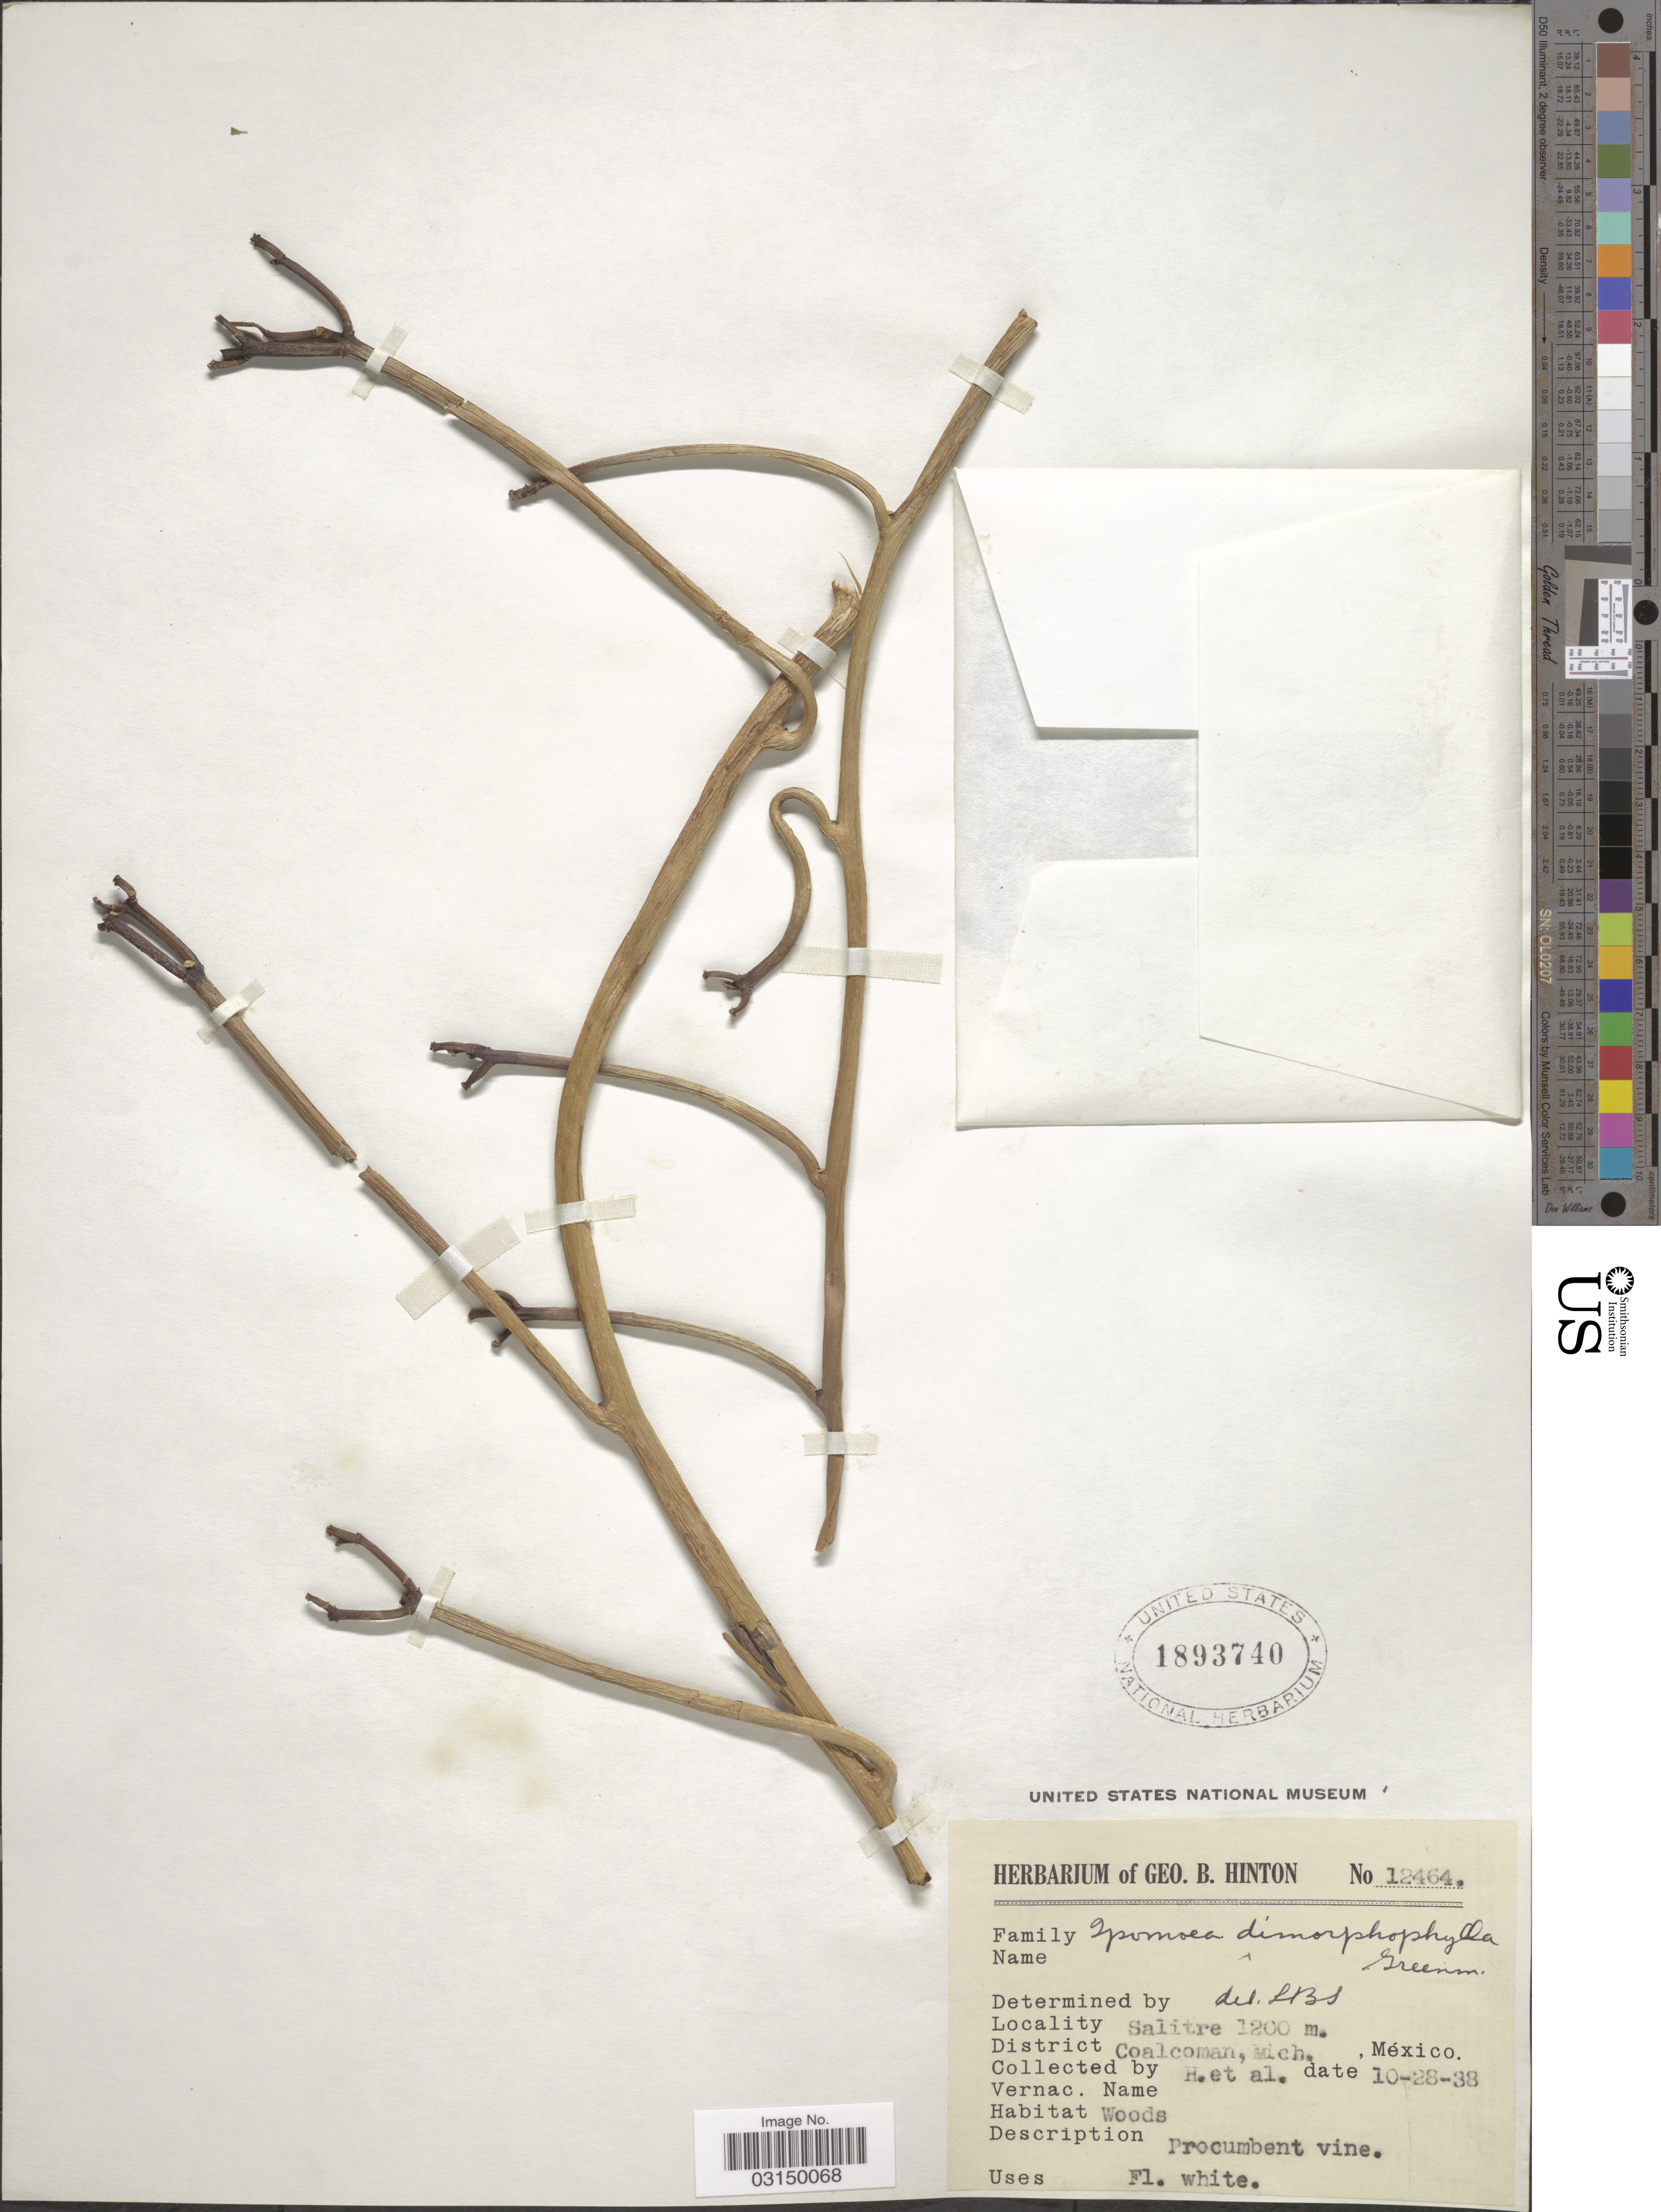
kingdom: Plantae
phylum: Tracheophyta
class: Magnoliopsida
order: Solanales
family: Convolvulaceae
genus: Ipomoea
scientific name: Ipomoea dimorphophylla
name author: Greenm.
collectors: G. B. Hinton & et al.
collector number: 12464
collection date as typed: Transcribed d/m/y: 28/10/38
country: Mexico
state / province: Michoacán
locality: Salitre, District Coalcoman.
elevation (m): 1200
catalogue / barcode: US 1893740